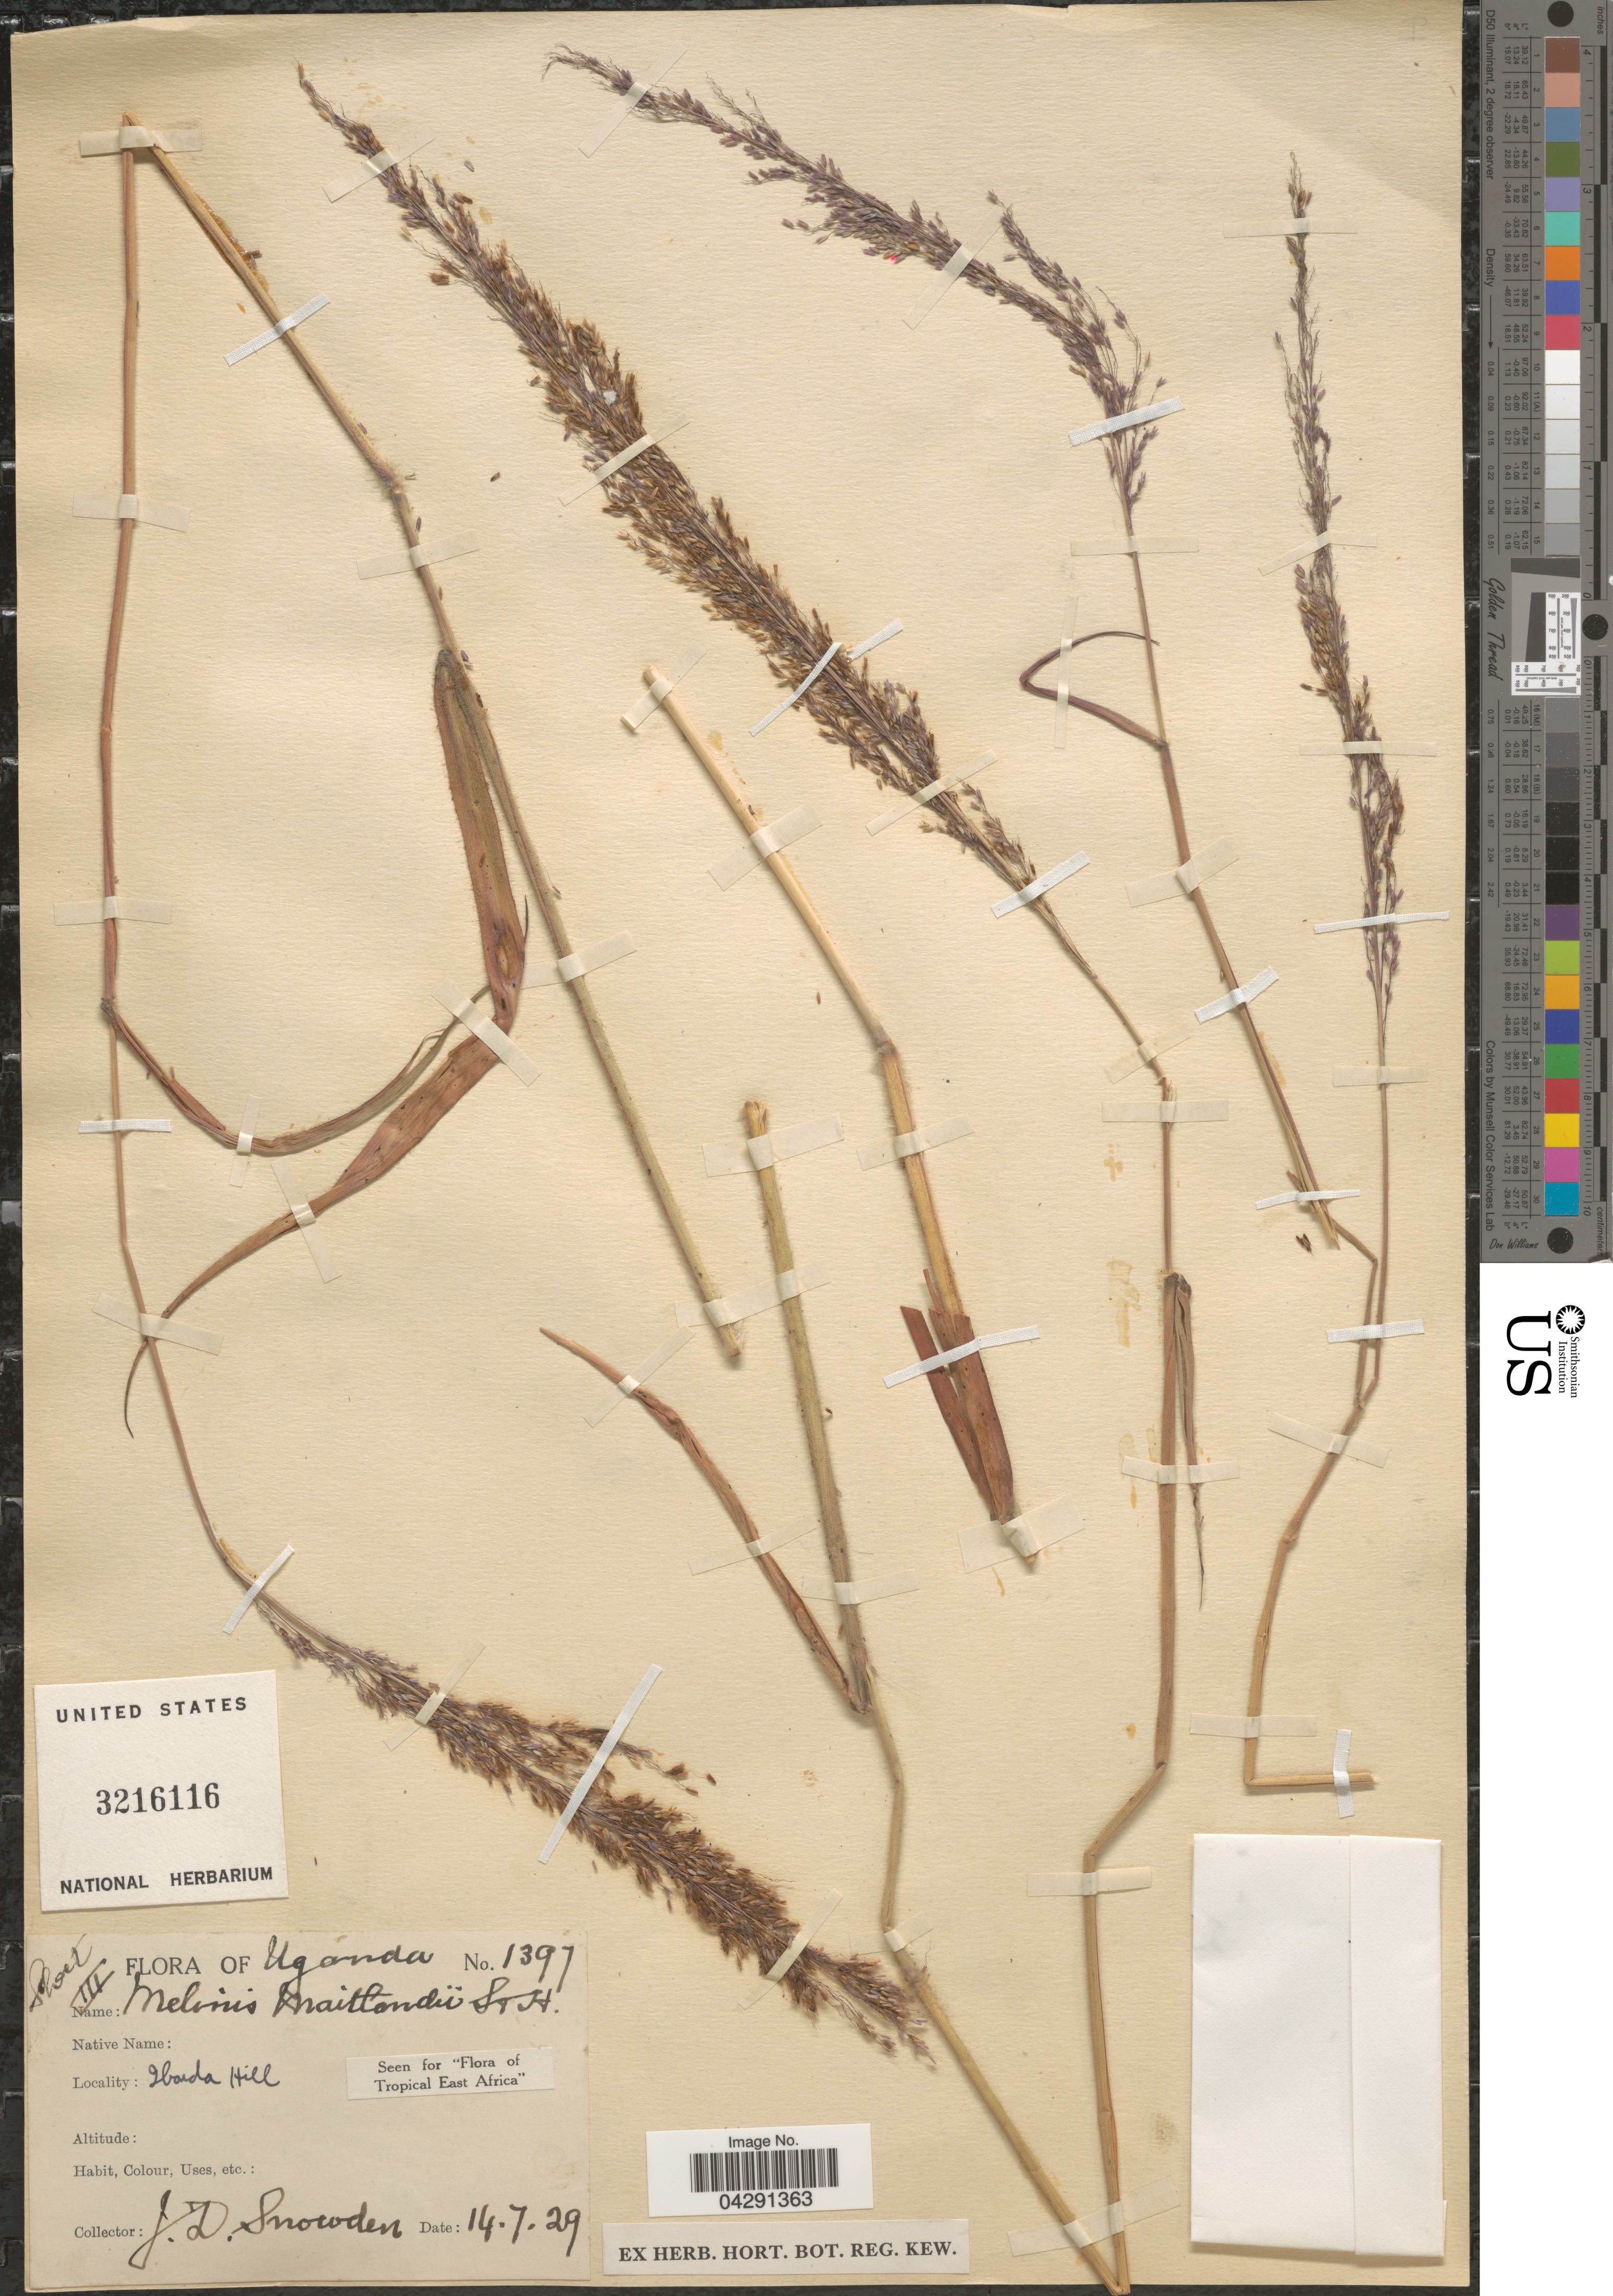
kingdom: Plantae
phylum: Tracheophyta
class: Liliopsida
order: Poales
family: Poaceae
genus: Melinis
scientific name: Melinis minutiflora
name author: P. Beauv.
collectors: J. Snowden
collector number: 1397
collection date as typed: Transcribed d/m/y: 14/7/29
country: Uganda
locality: Ibanda Hill.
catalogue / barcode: US 3216116